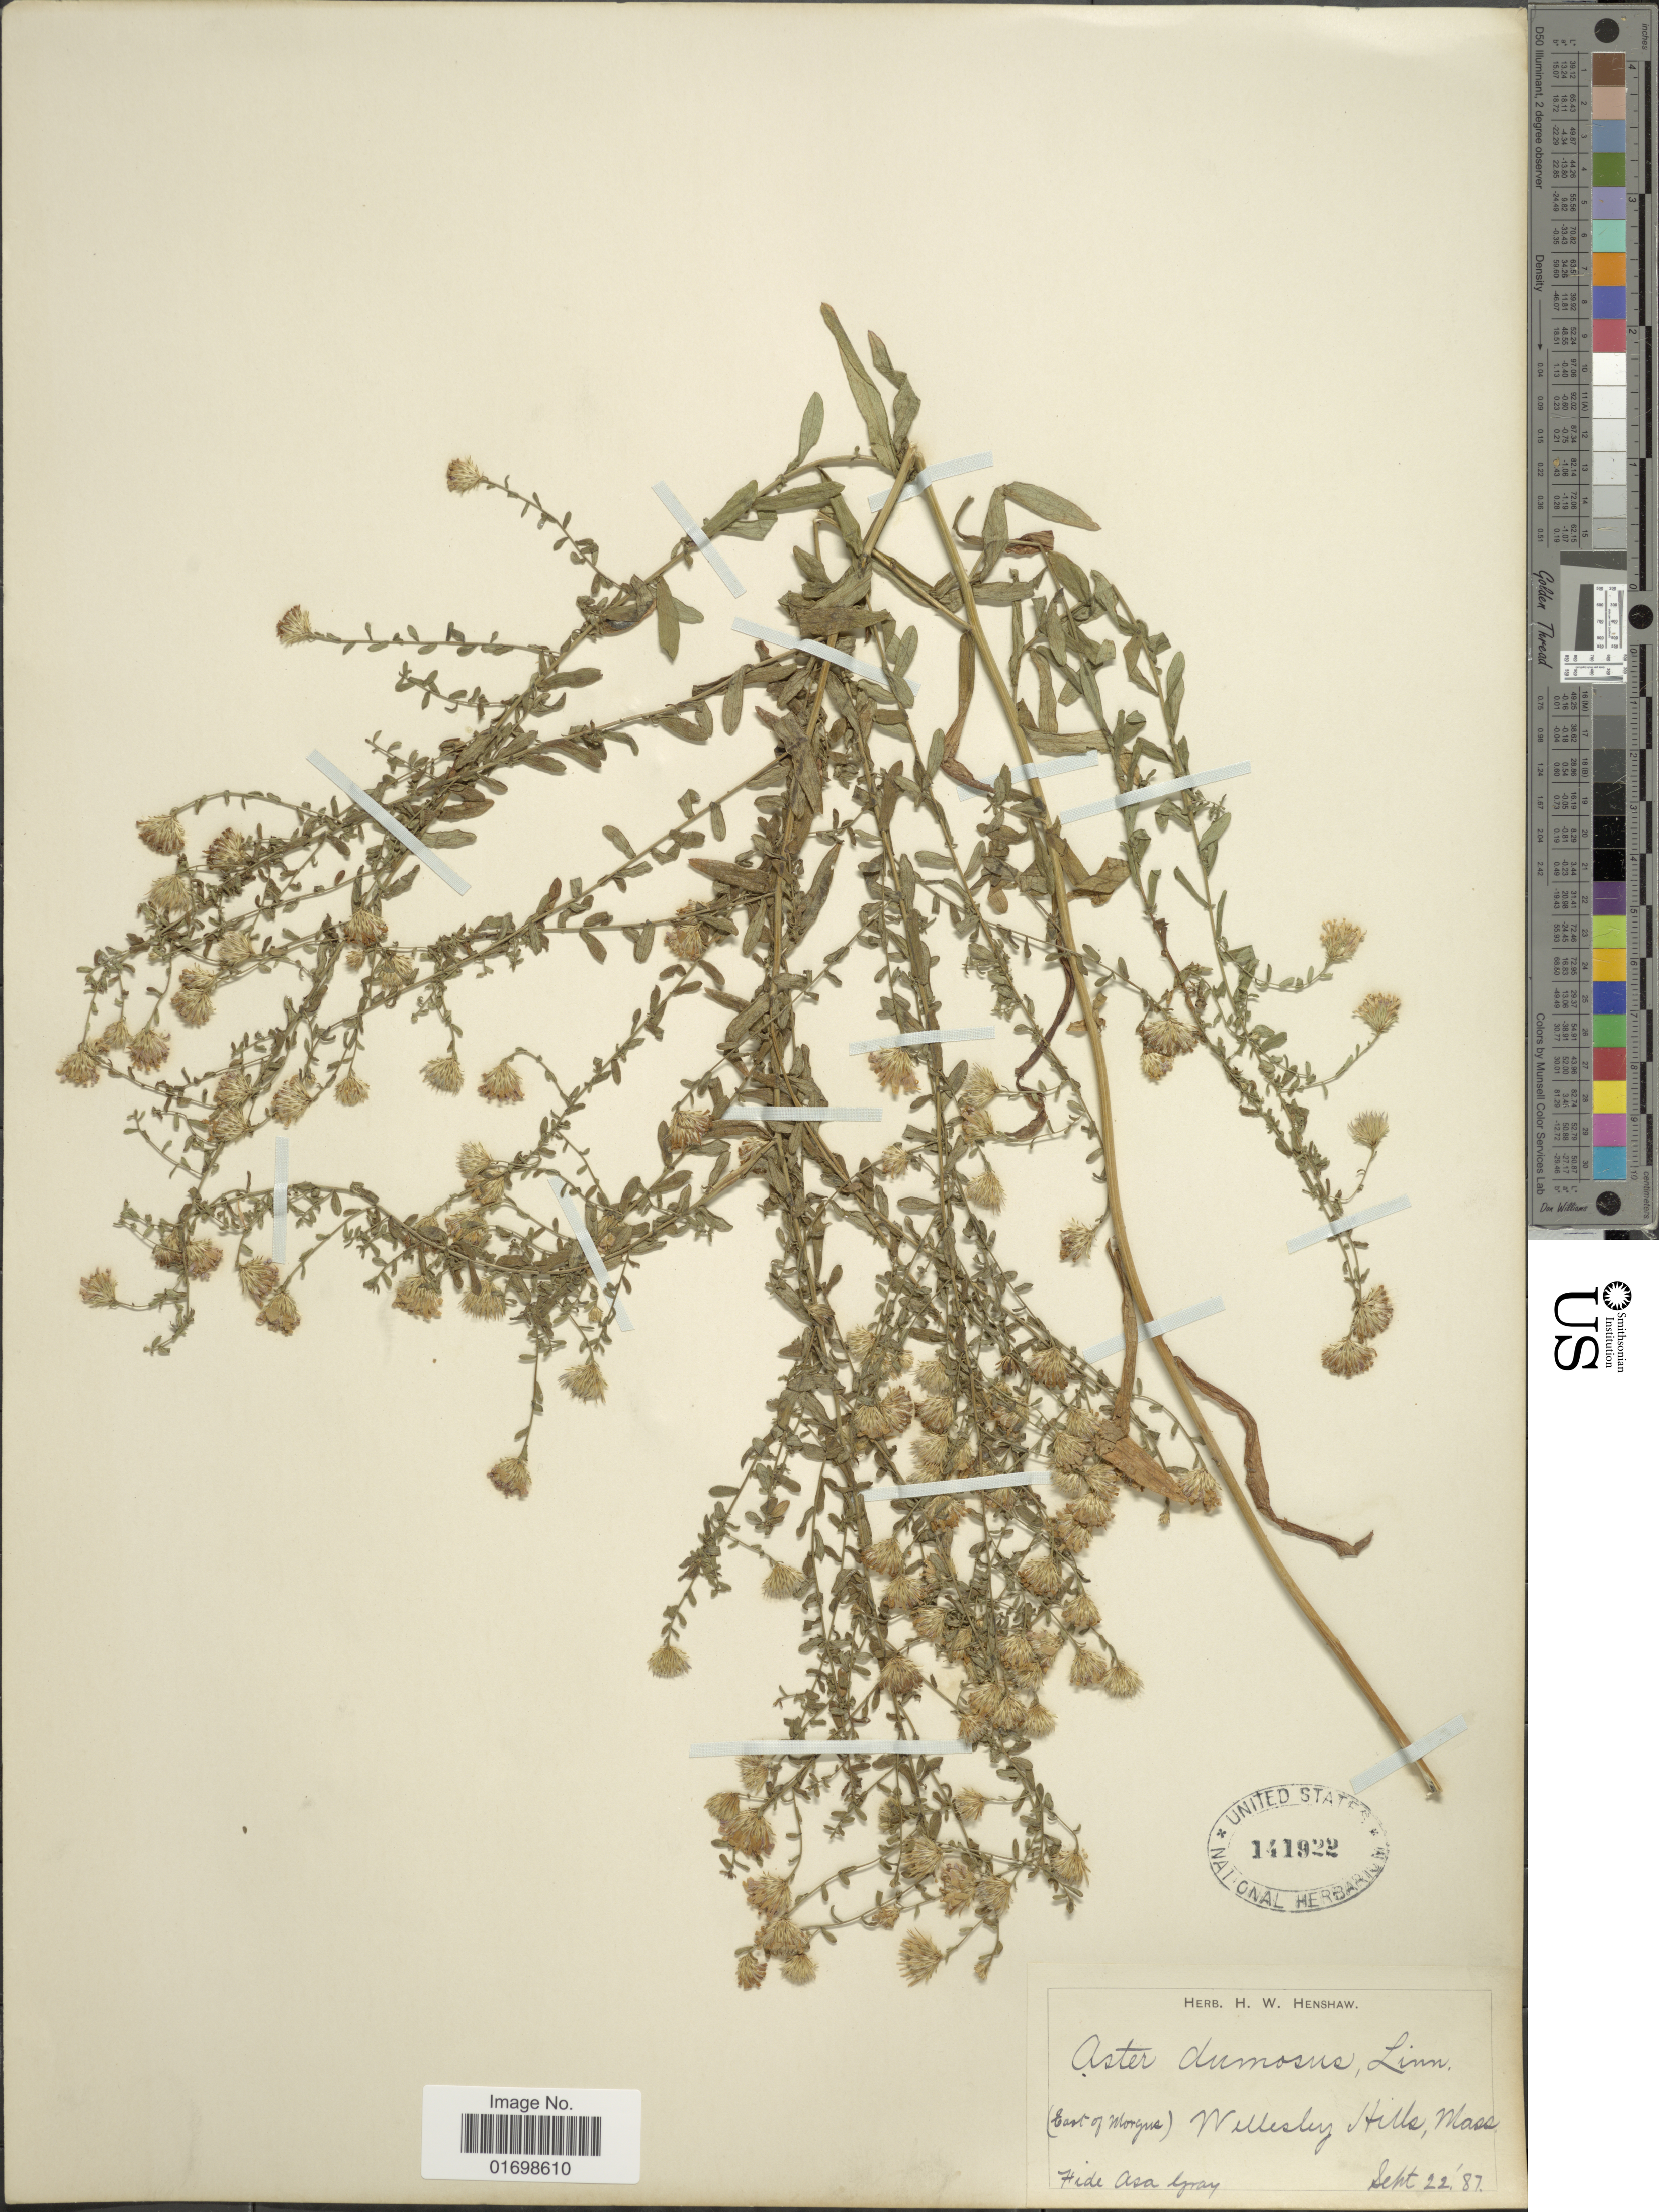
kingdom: Plantae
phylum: Tracheophyta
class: Magnoliopsida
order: Asterales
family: Asteraceae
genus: Symphyotrichum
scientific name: Symphyotrichum dumosum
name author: (L.) G.L. Nesom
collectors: ex herb. H. W. Henshaw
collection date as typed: Transcribed d/m/y: 22/9/87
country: United States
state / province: Massachusetts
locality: (east of Morgus), Wellesley Hills, Mass.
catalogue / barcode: US 141922